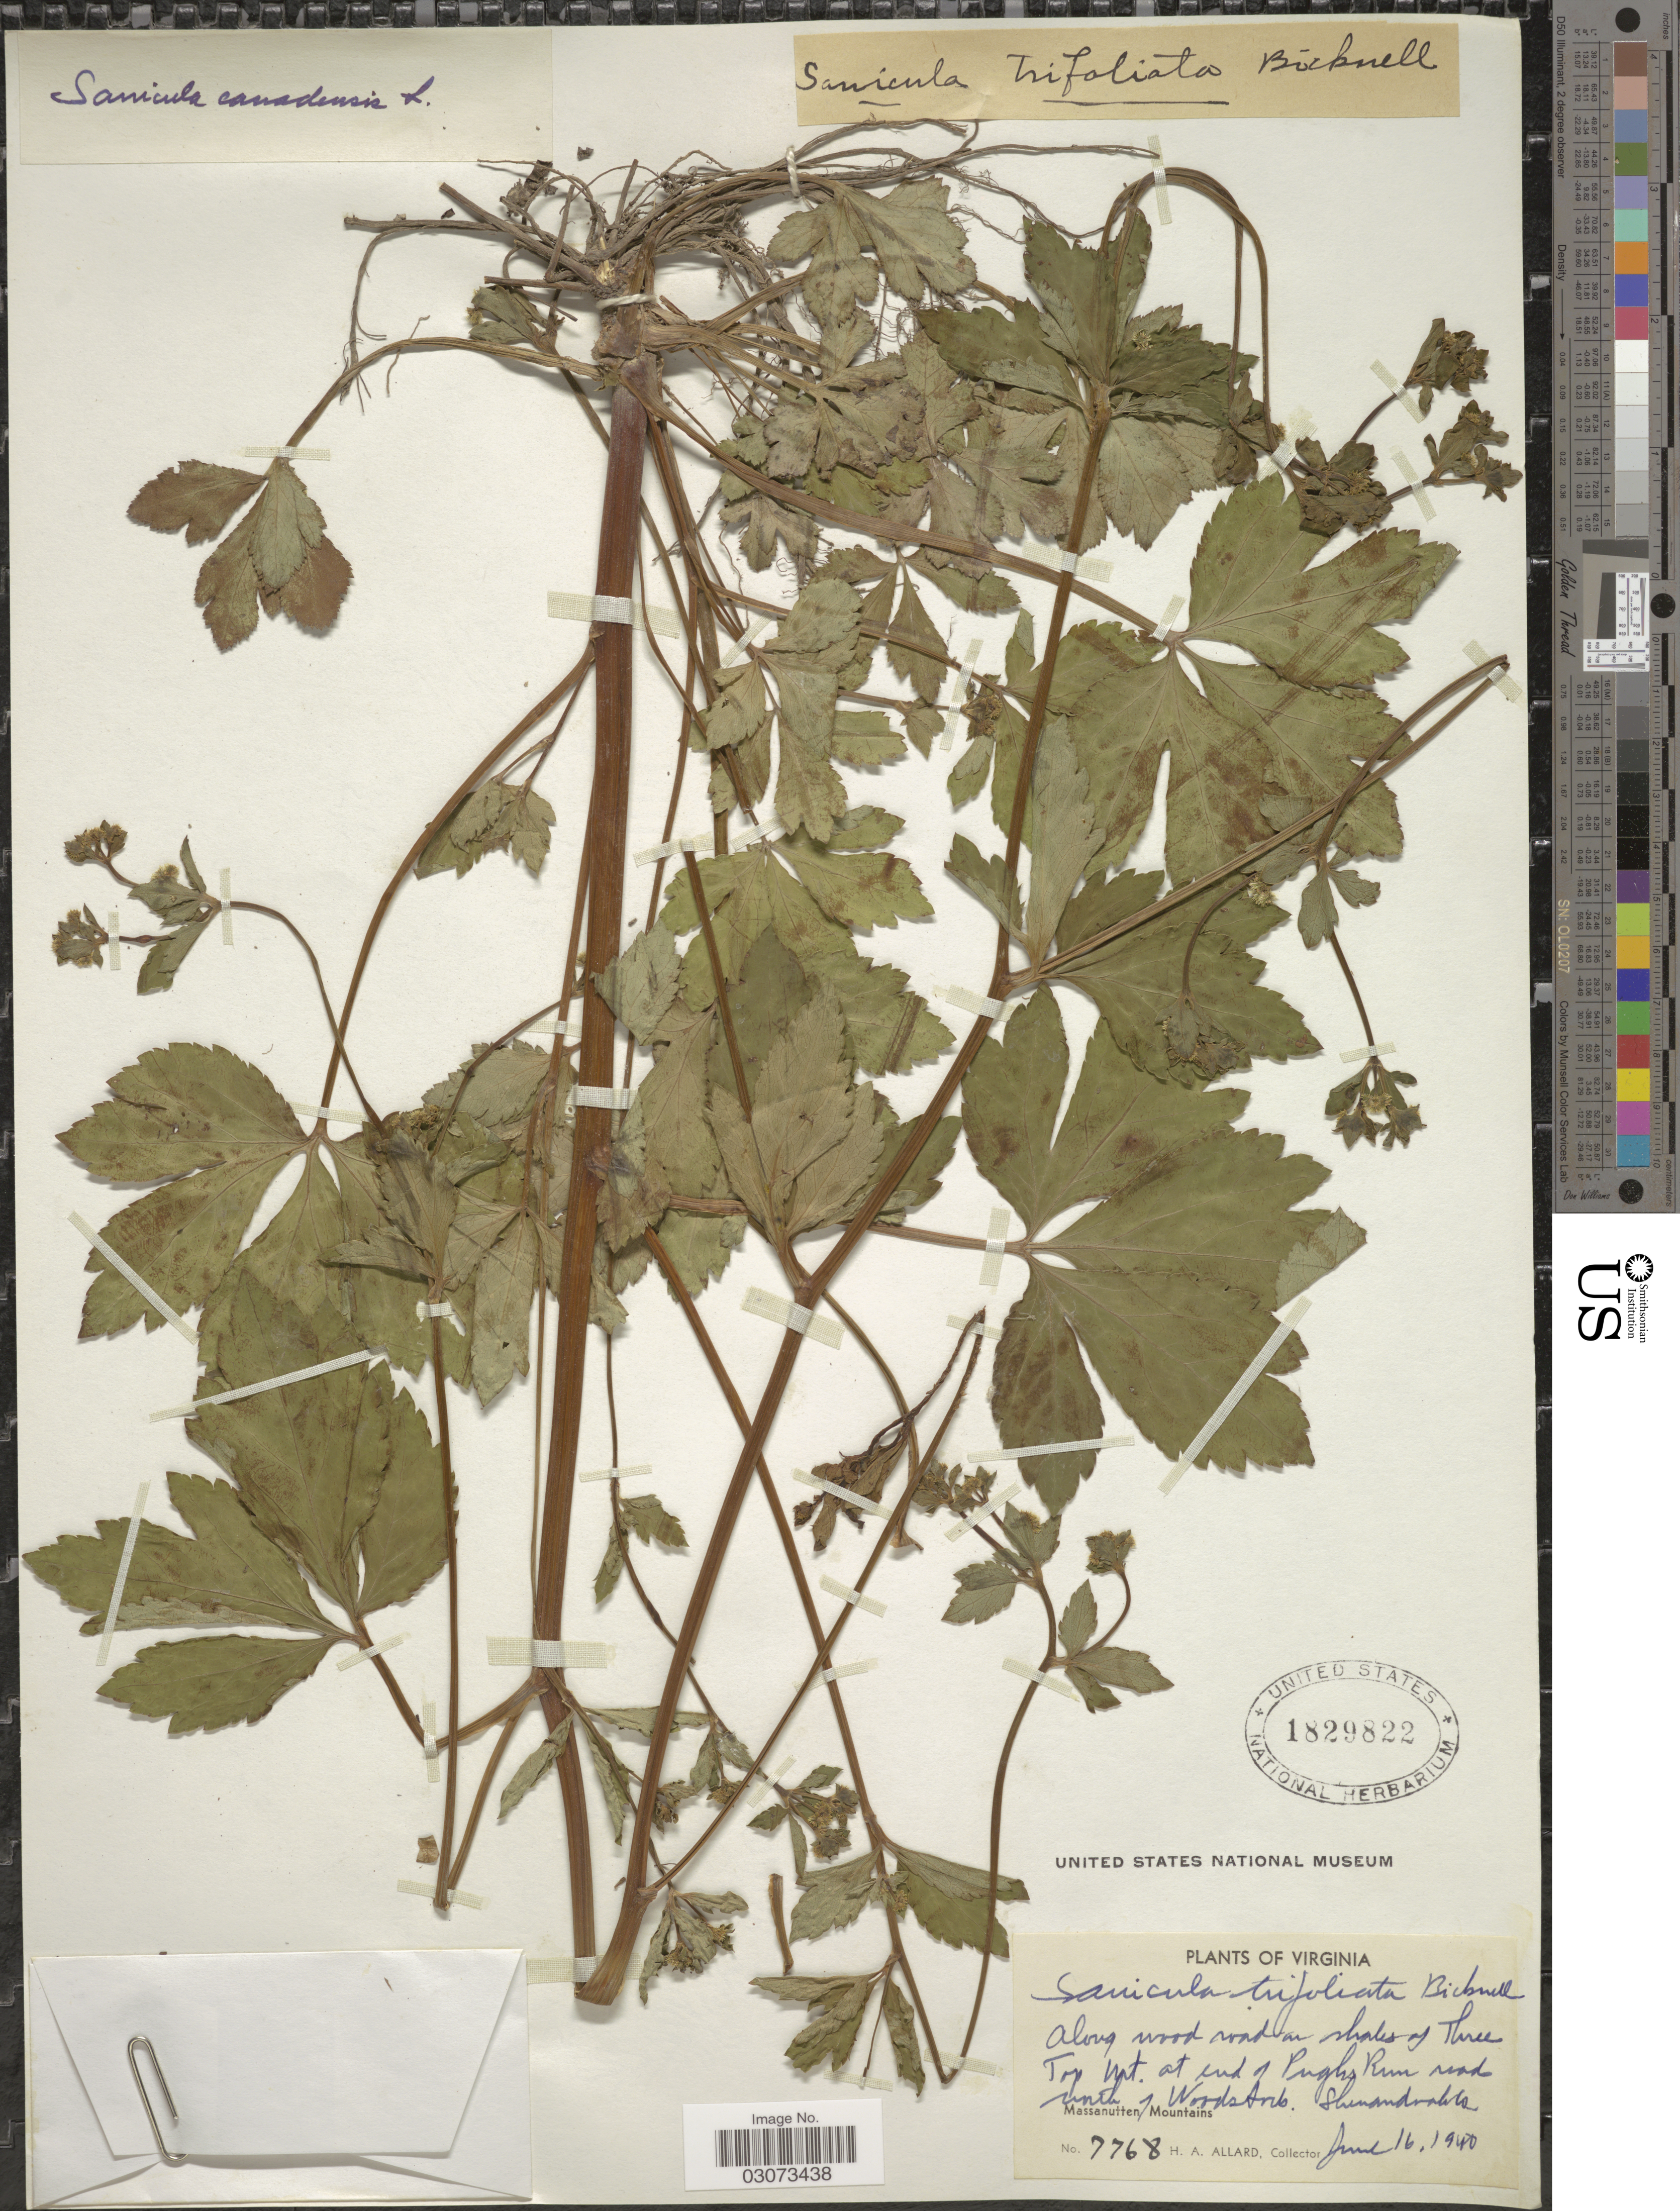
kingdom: Plantae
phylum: Tracheophyta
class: Magnoliopsida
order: Apiales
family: Apiaceae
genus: Sanicula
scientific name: Sanicula canadensis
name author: L.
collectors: H. A. Allard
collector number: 7768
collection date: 1940-06-16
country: United States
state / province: Virginia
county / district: Shenandoah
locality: Shales of Three Top Mt. at end of Pguhs Run road north of Woodstock. Shenandoah Co. Massanutten Mountains.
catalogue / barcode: US 1829822